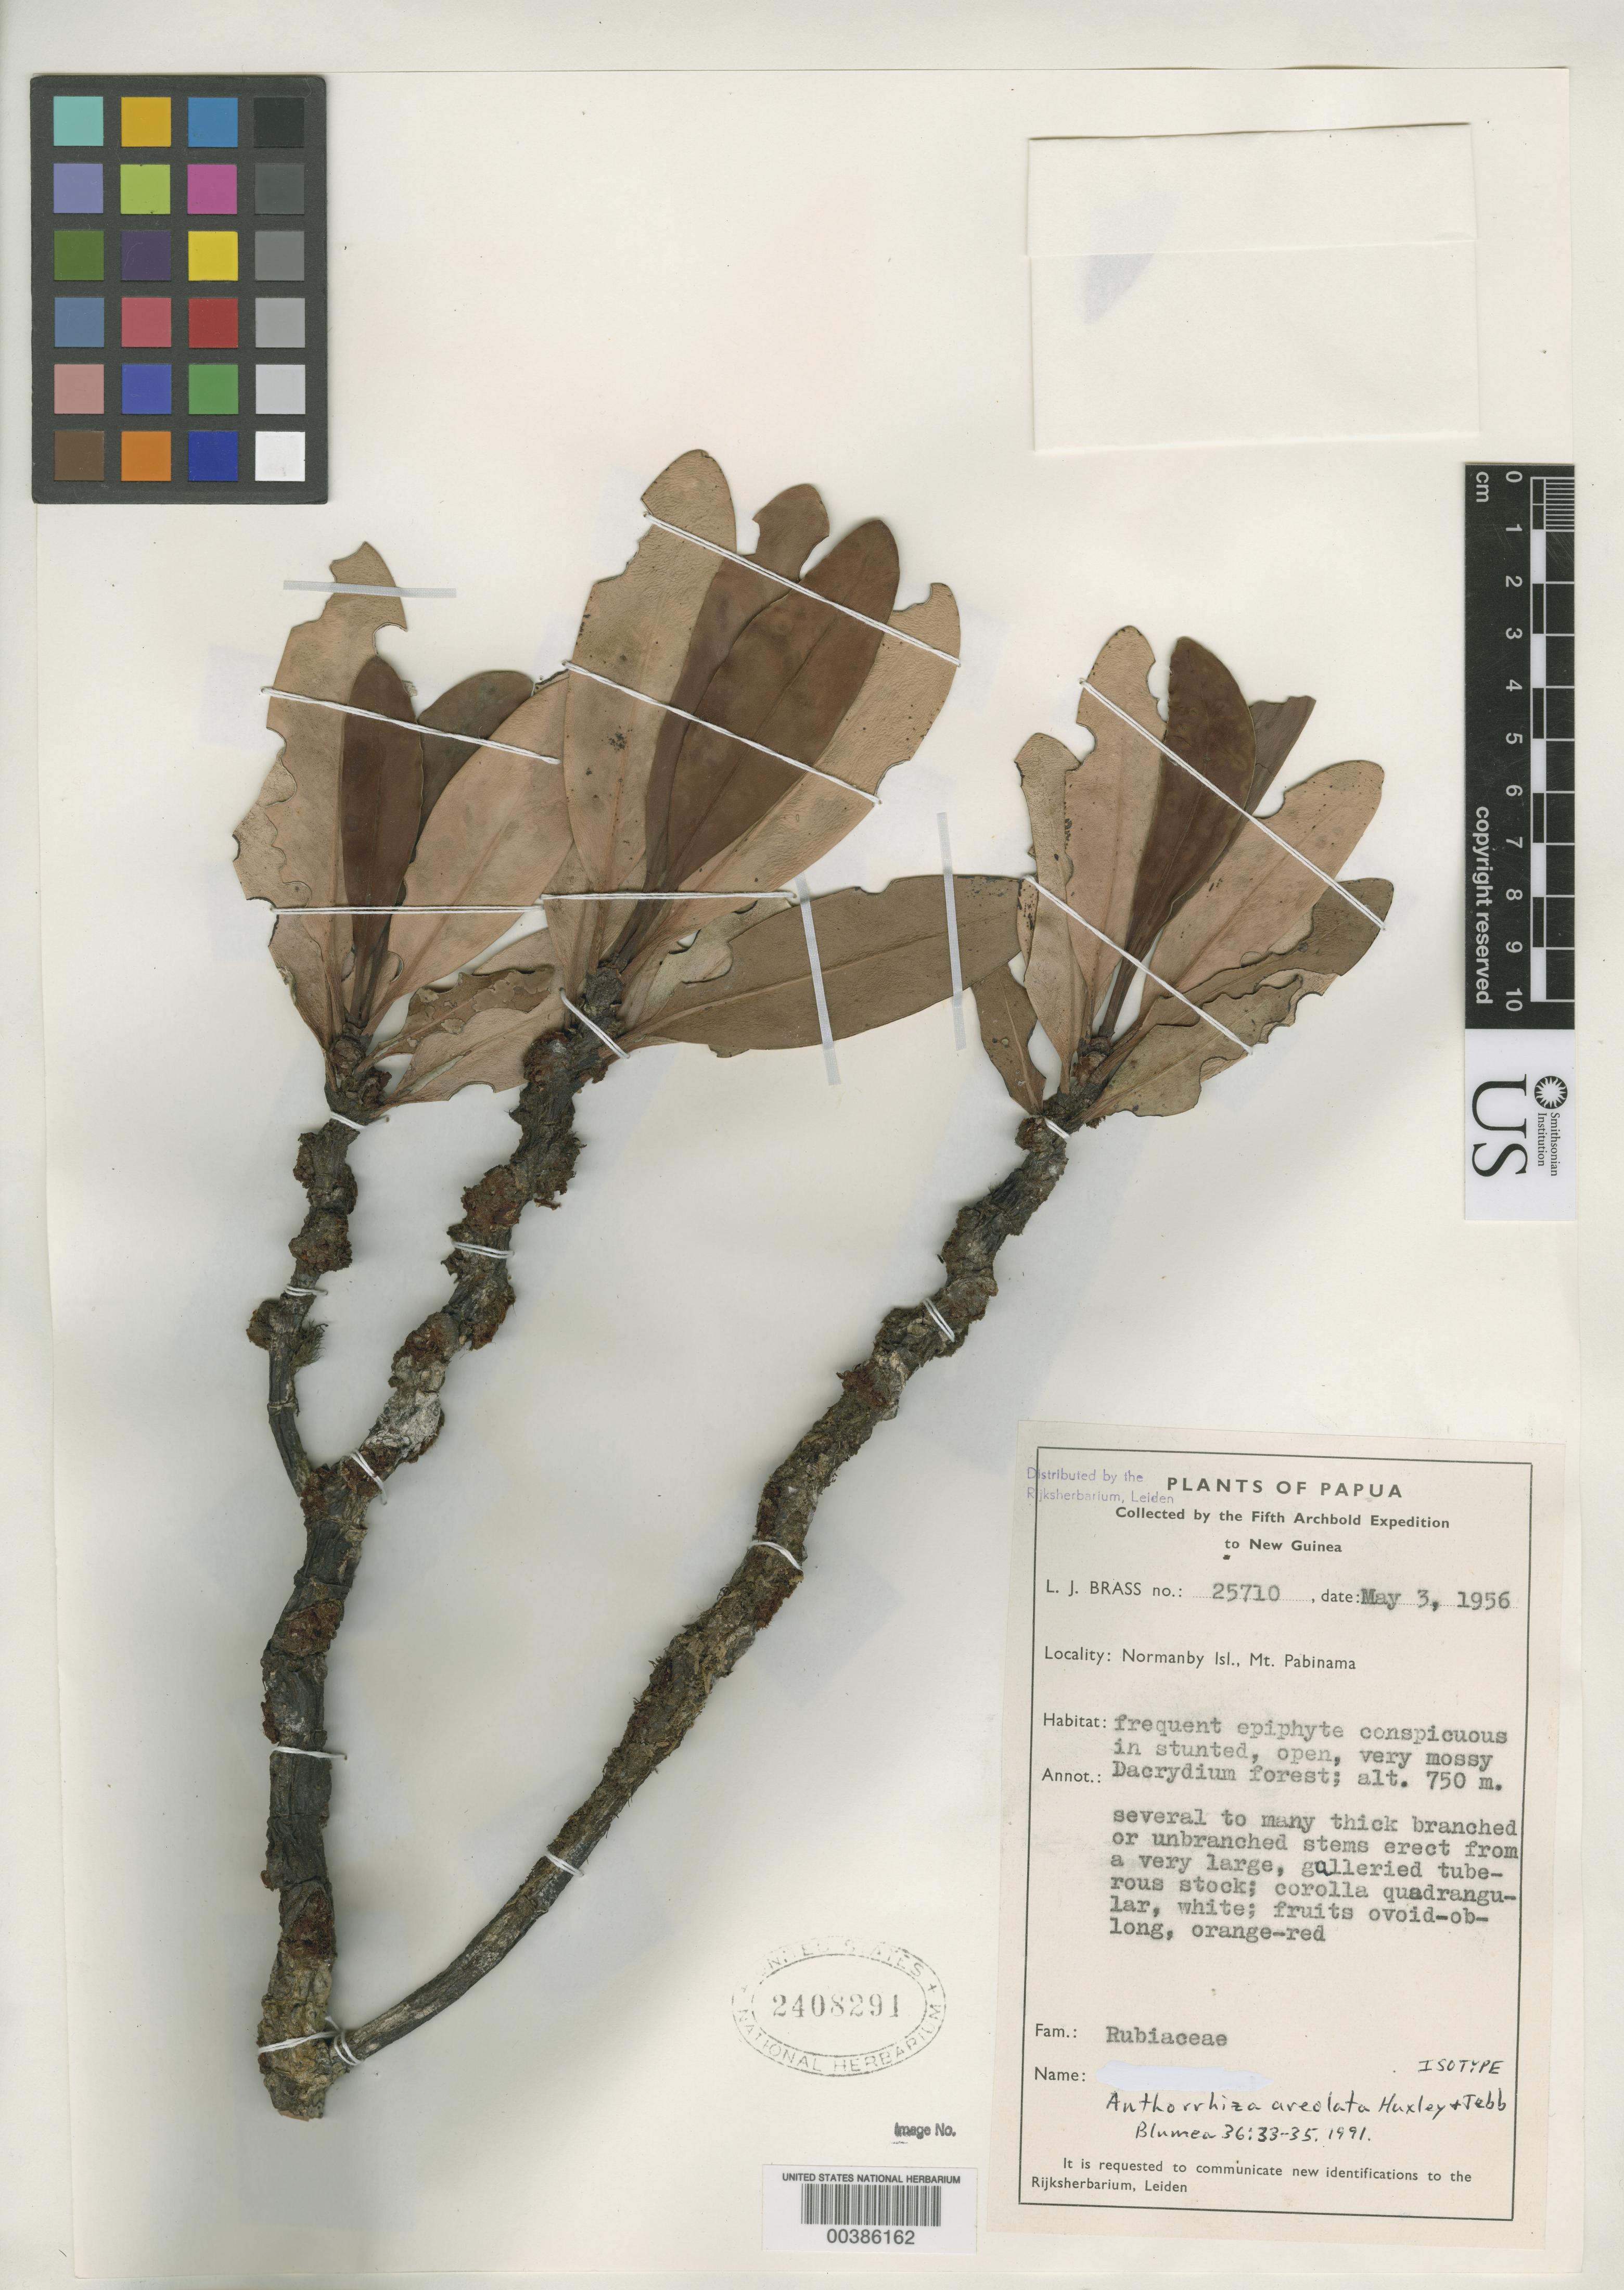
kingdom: Plantae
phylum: Tracheophyta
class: Magnoliopsida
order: Gentianales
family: Rubiaceae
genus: Anthorrhiza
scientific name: Anthorrhiza areolata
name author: Huxley & Jebb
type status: Isotype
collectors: L. J. Brass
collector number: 25710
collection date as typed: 03 May 1956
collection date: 1956-05-03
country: Papua New Guinea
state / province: Milne Bay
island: Normanby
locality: Mt. Pabinama.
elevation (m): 750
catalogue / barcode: US 2408291